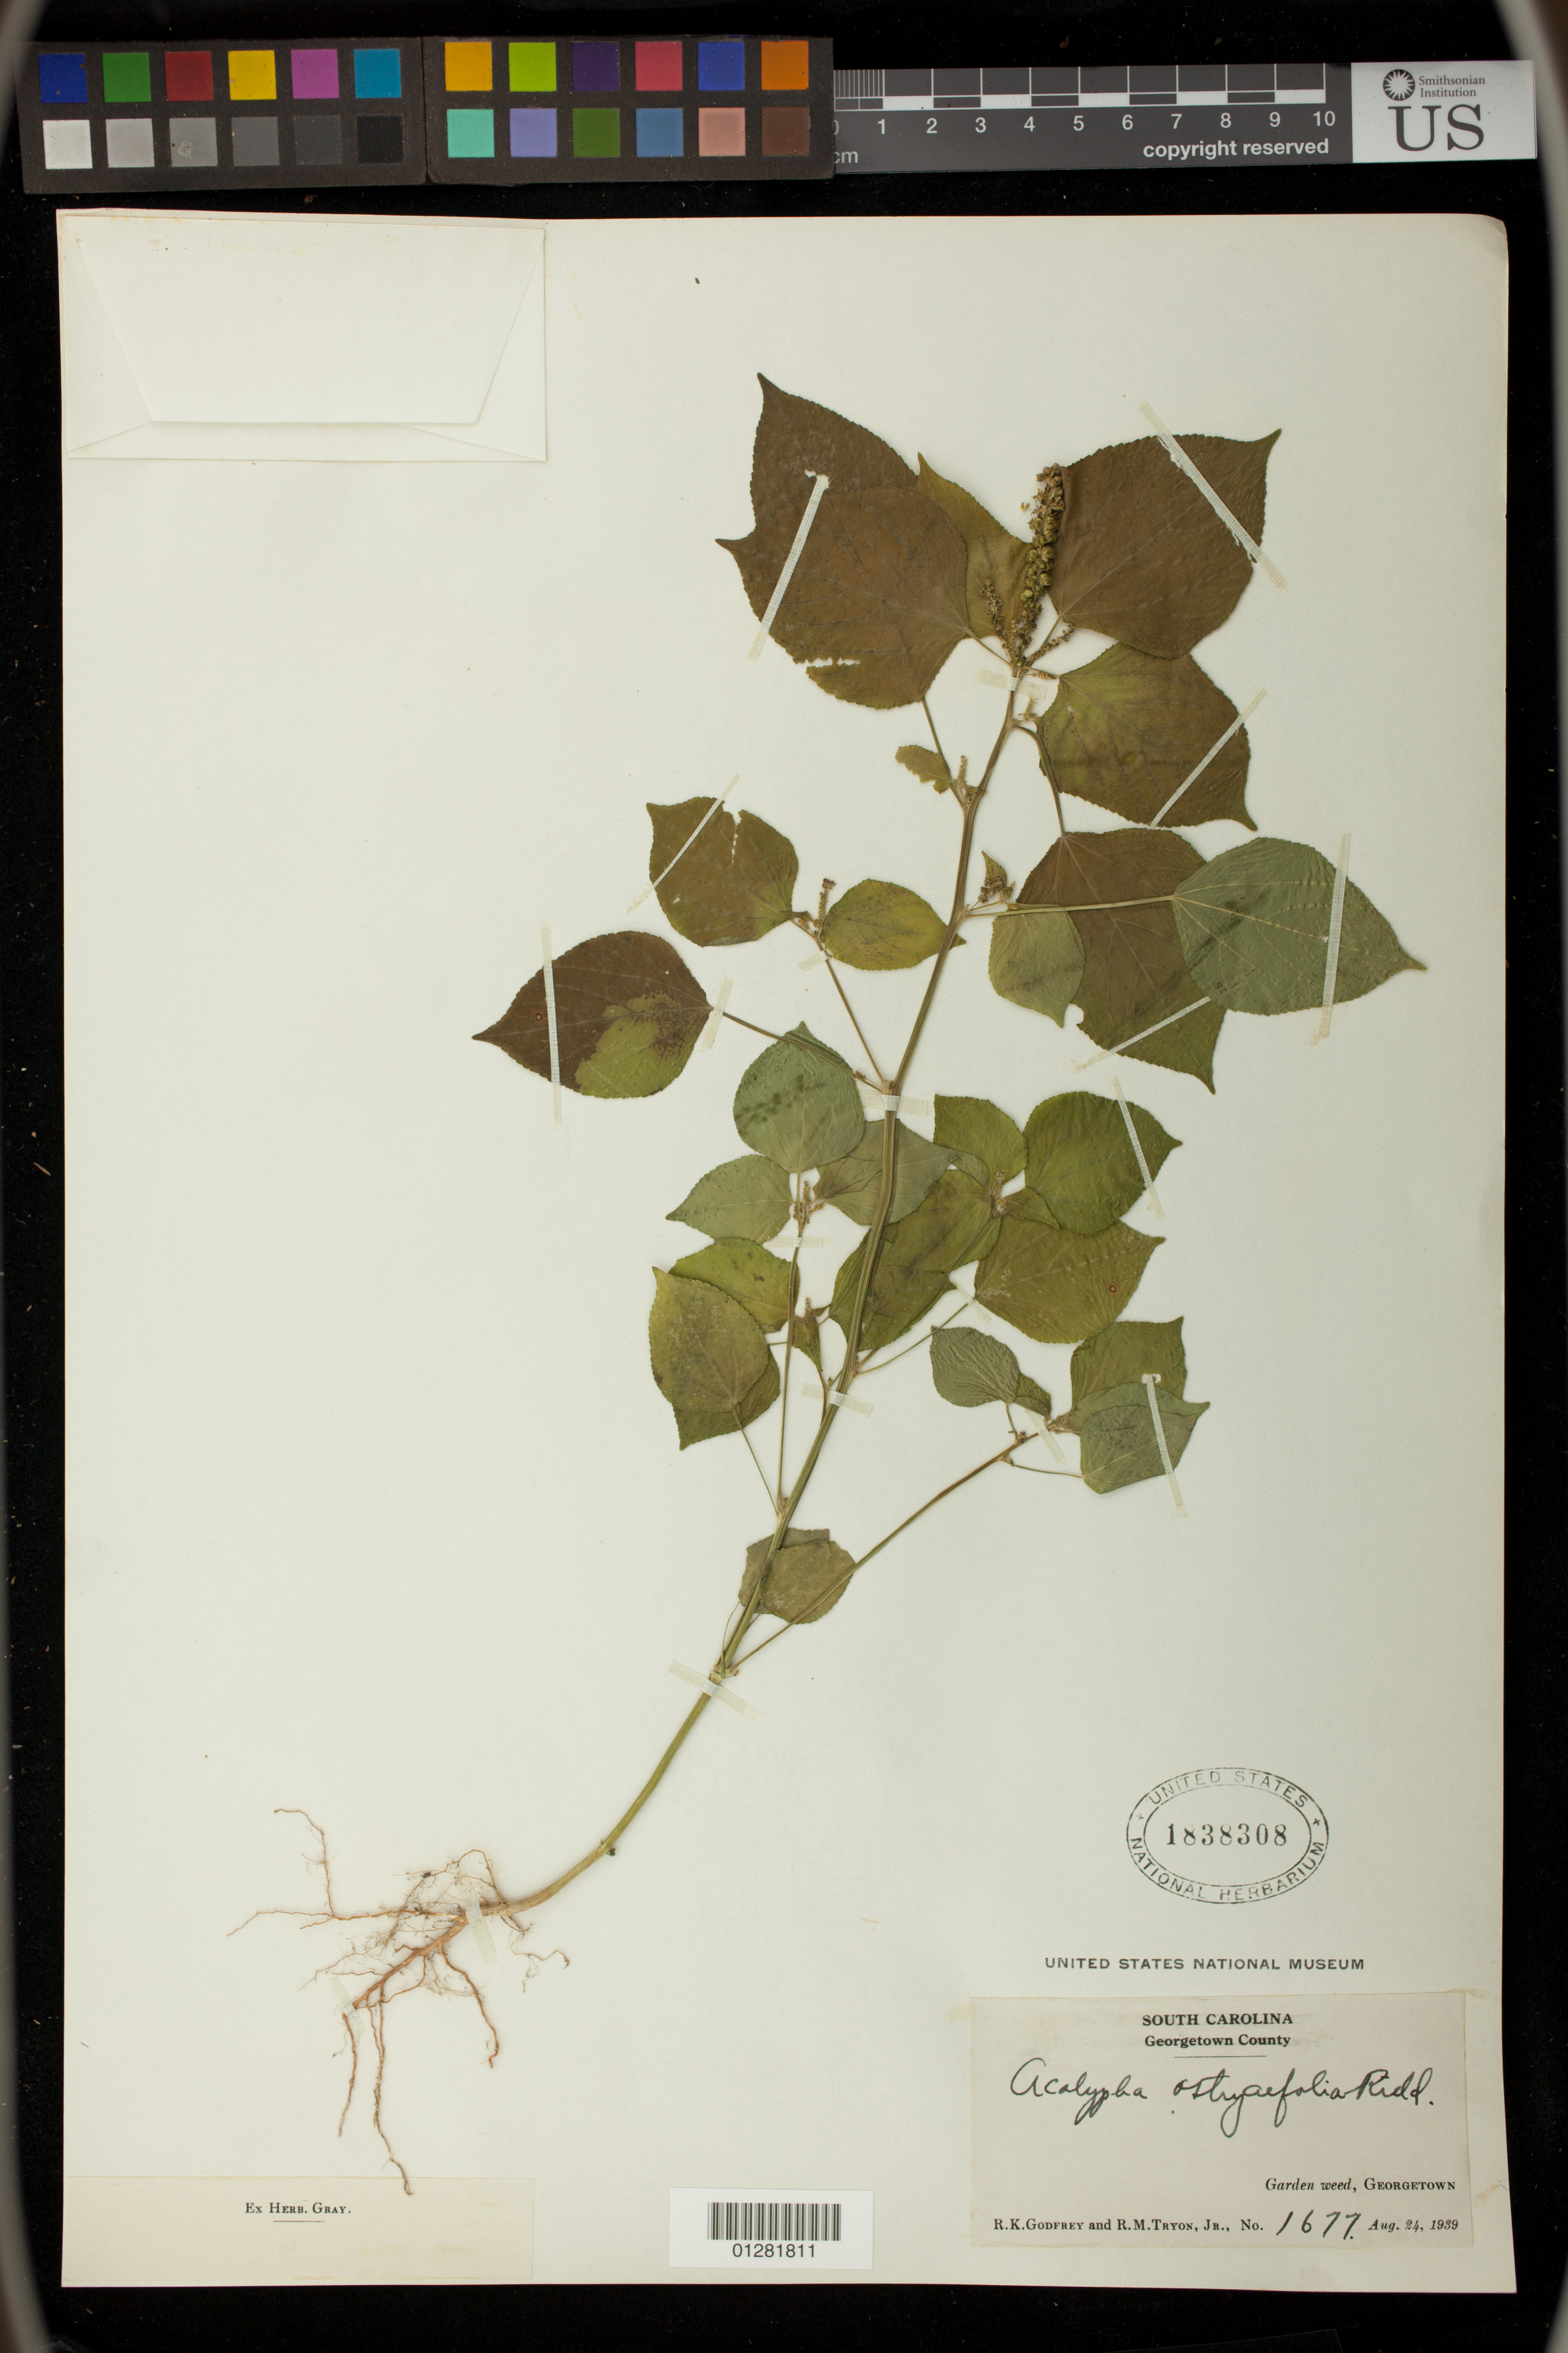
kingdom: Plantae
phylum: Tracheophyta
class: Magnoliopsida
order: Malpighiales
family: Euphorbiaceae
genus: Acalypha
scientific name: Acalypha ostryifolia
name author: Ridd.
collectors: R. K. Godfrey & R. M. Tryon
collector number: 1677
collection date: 1939-08-24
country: United States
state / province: South Carolina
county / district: Georgetown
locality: Garden weed, Georgetown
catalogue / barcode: US 1838308